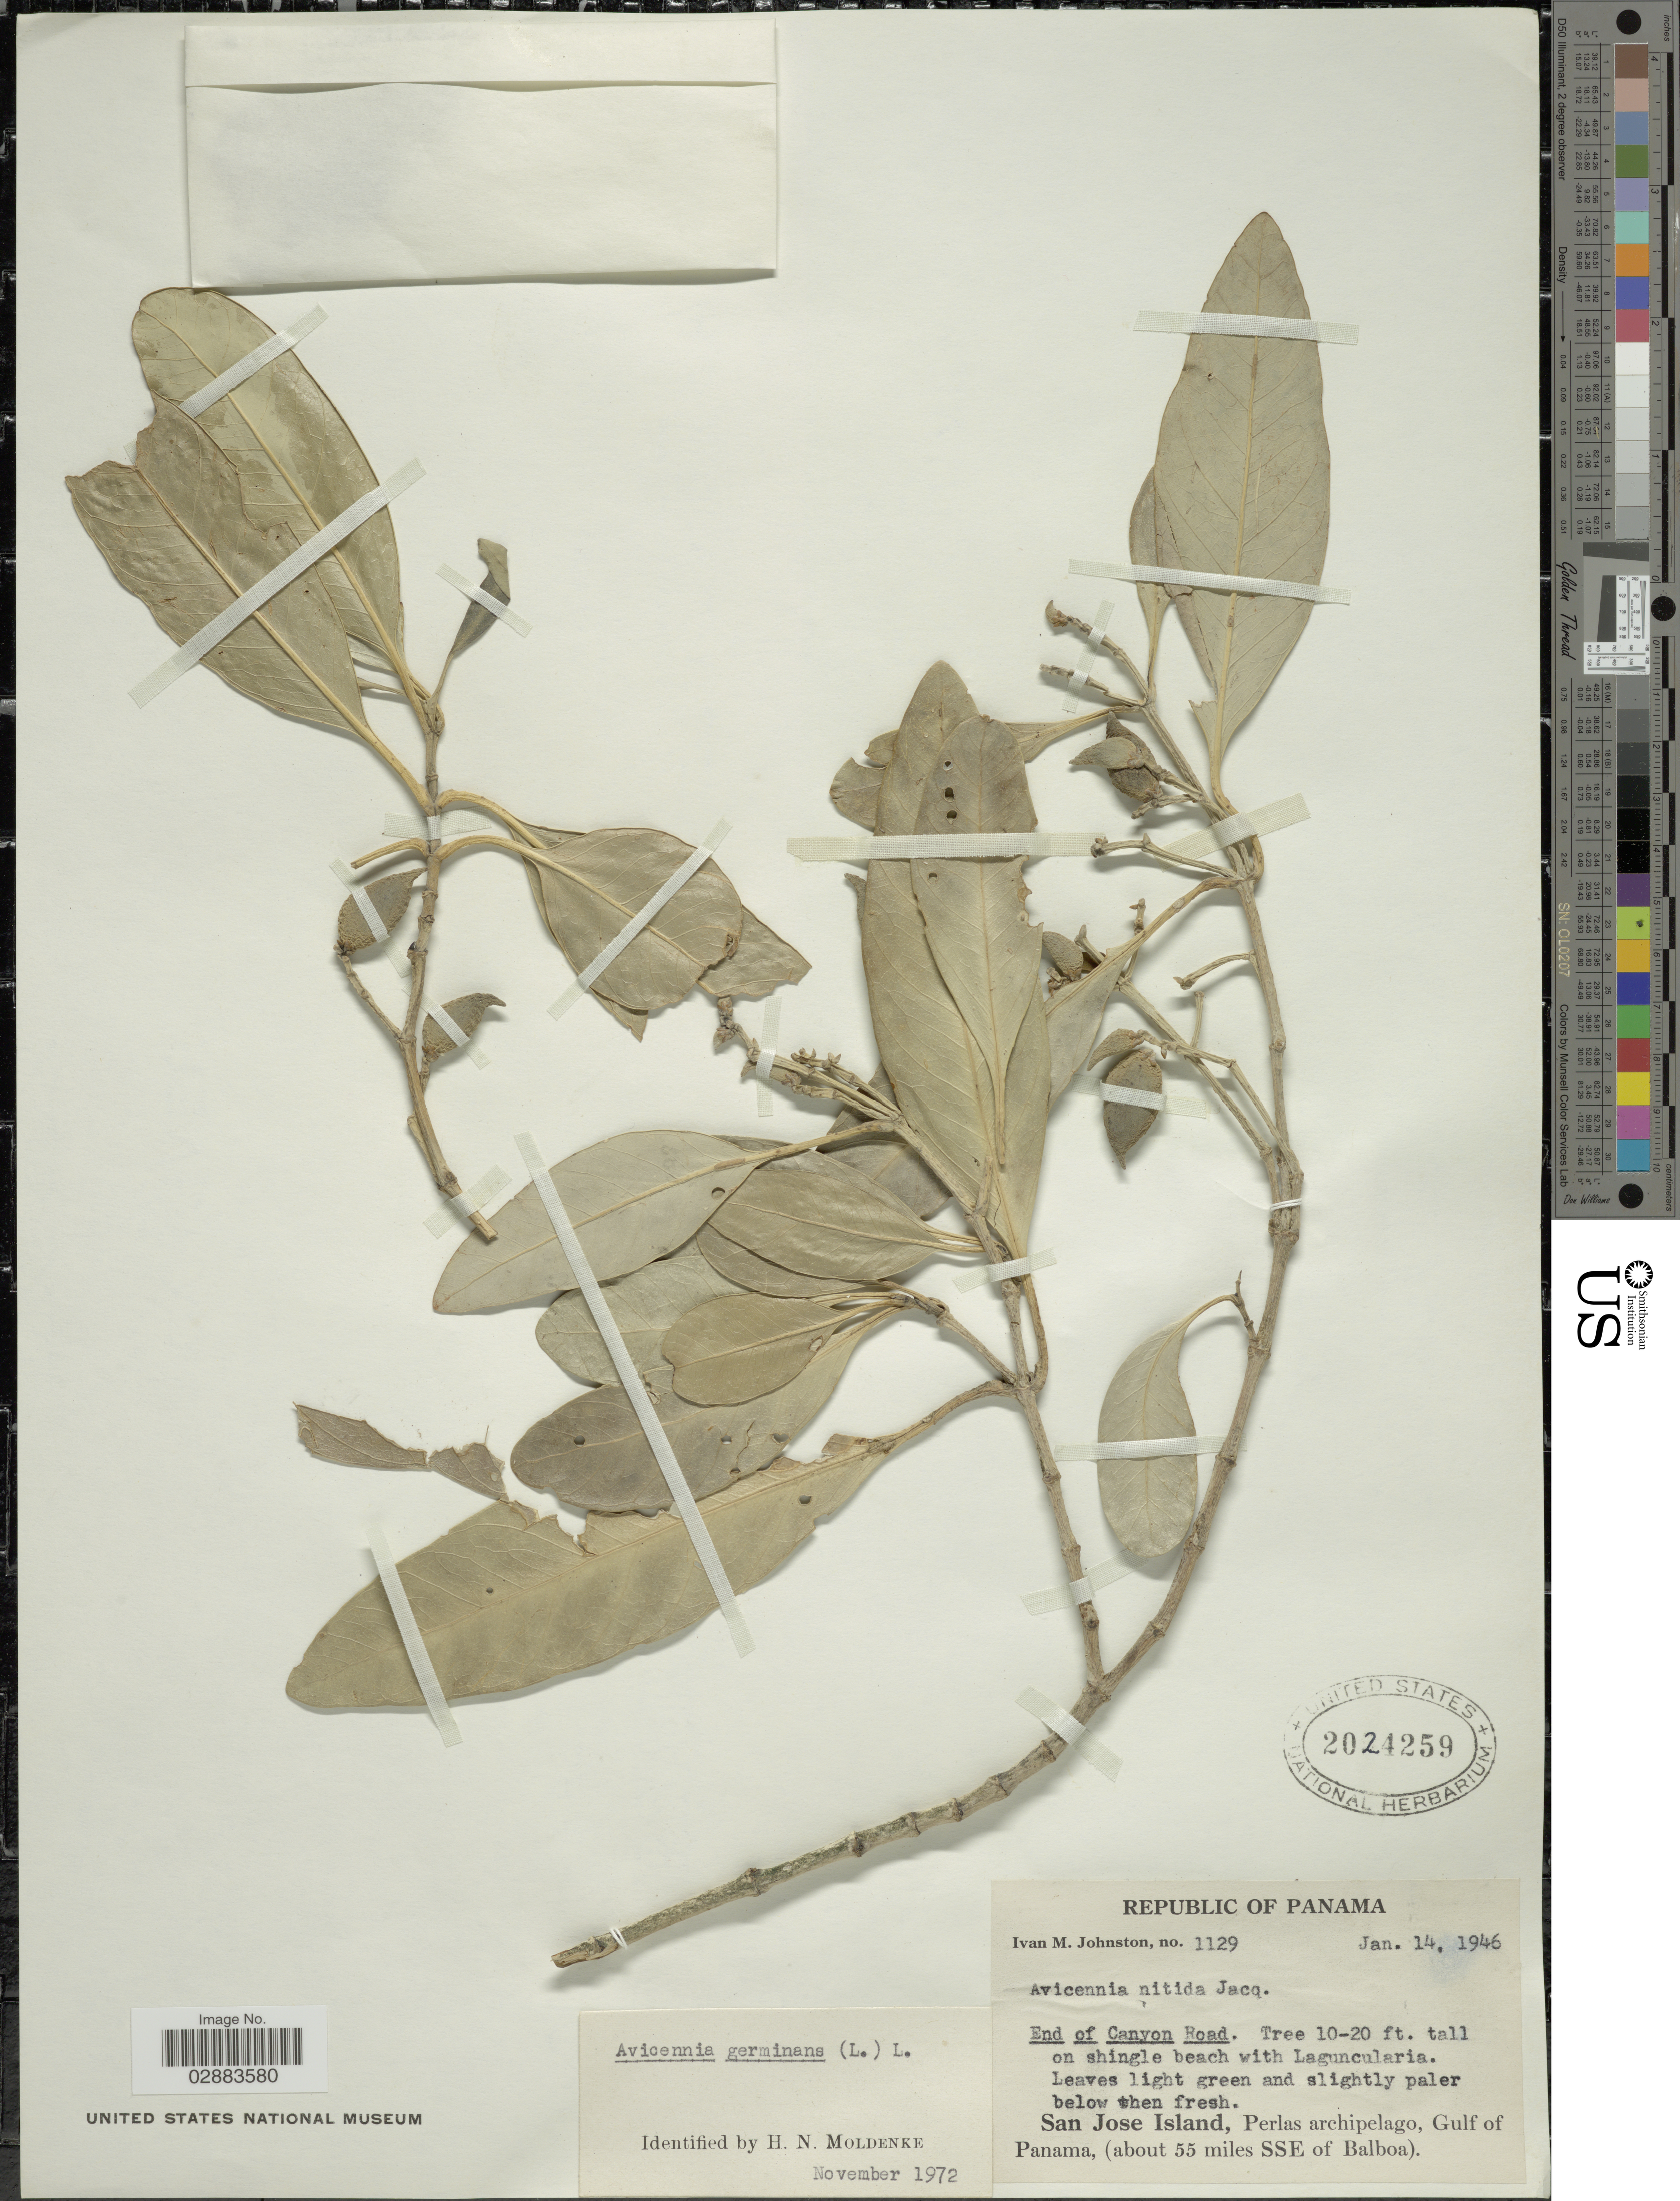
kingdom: Plantae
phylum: Tracheophyta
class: Magnoliopsida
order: Lamiales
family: Acanthaceae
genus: Avicennia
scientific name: Avicennia germinans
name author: (L.) L.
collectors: I.M. Johnston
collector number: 1129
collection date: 1946-01-14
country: Panama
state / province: Panamá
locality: San Jose Island, Perlas archipelago, Gulf of Panama, (about 55 miles SSE of Balboa).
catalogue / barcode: US 2024259